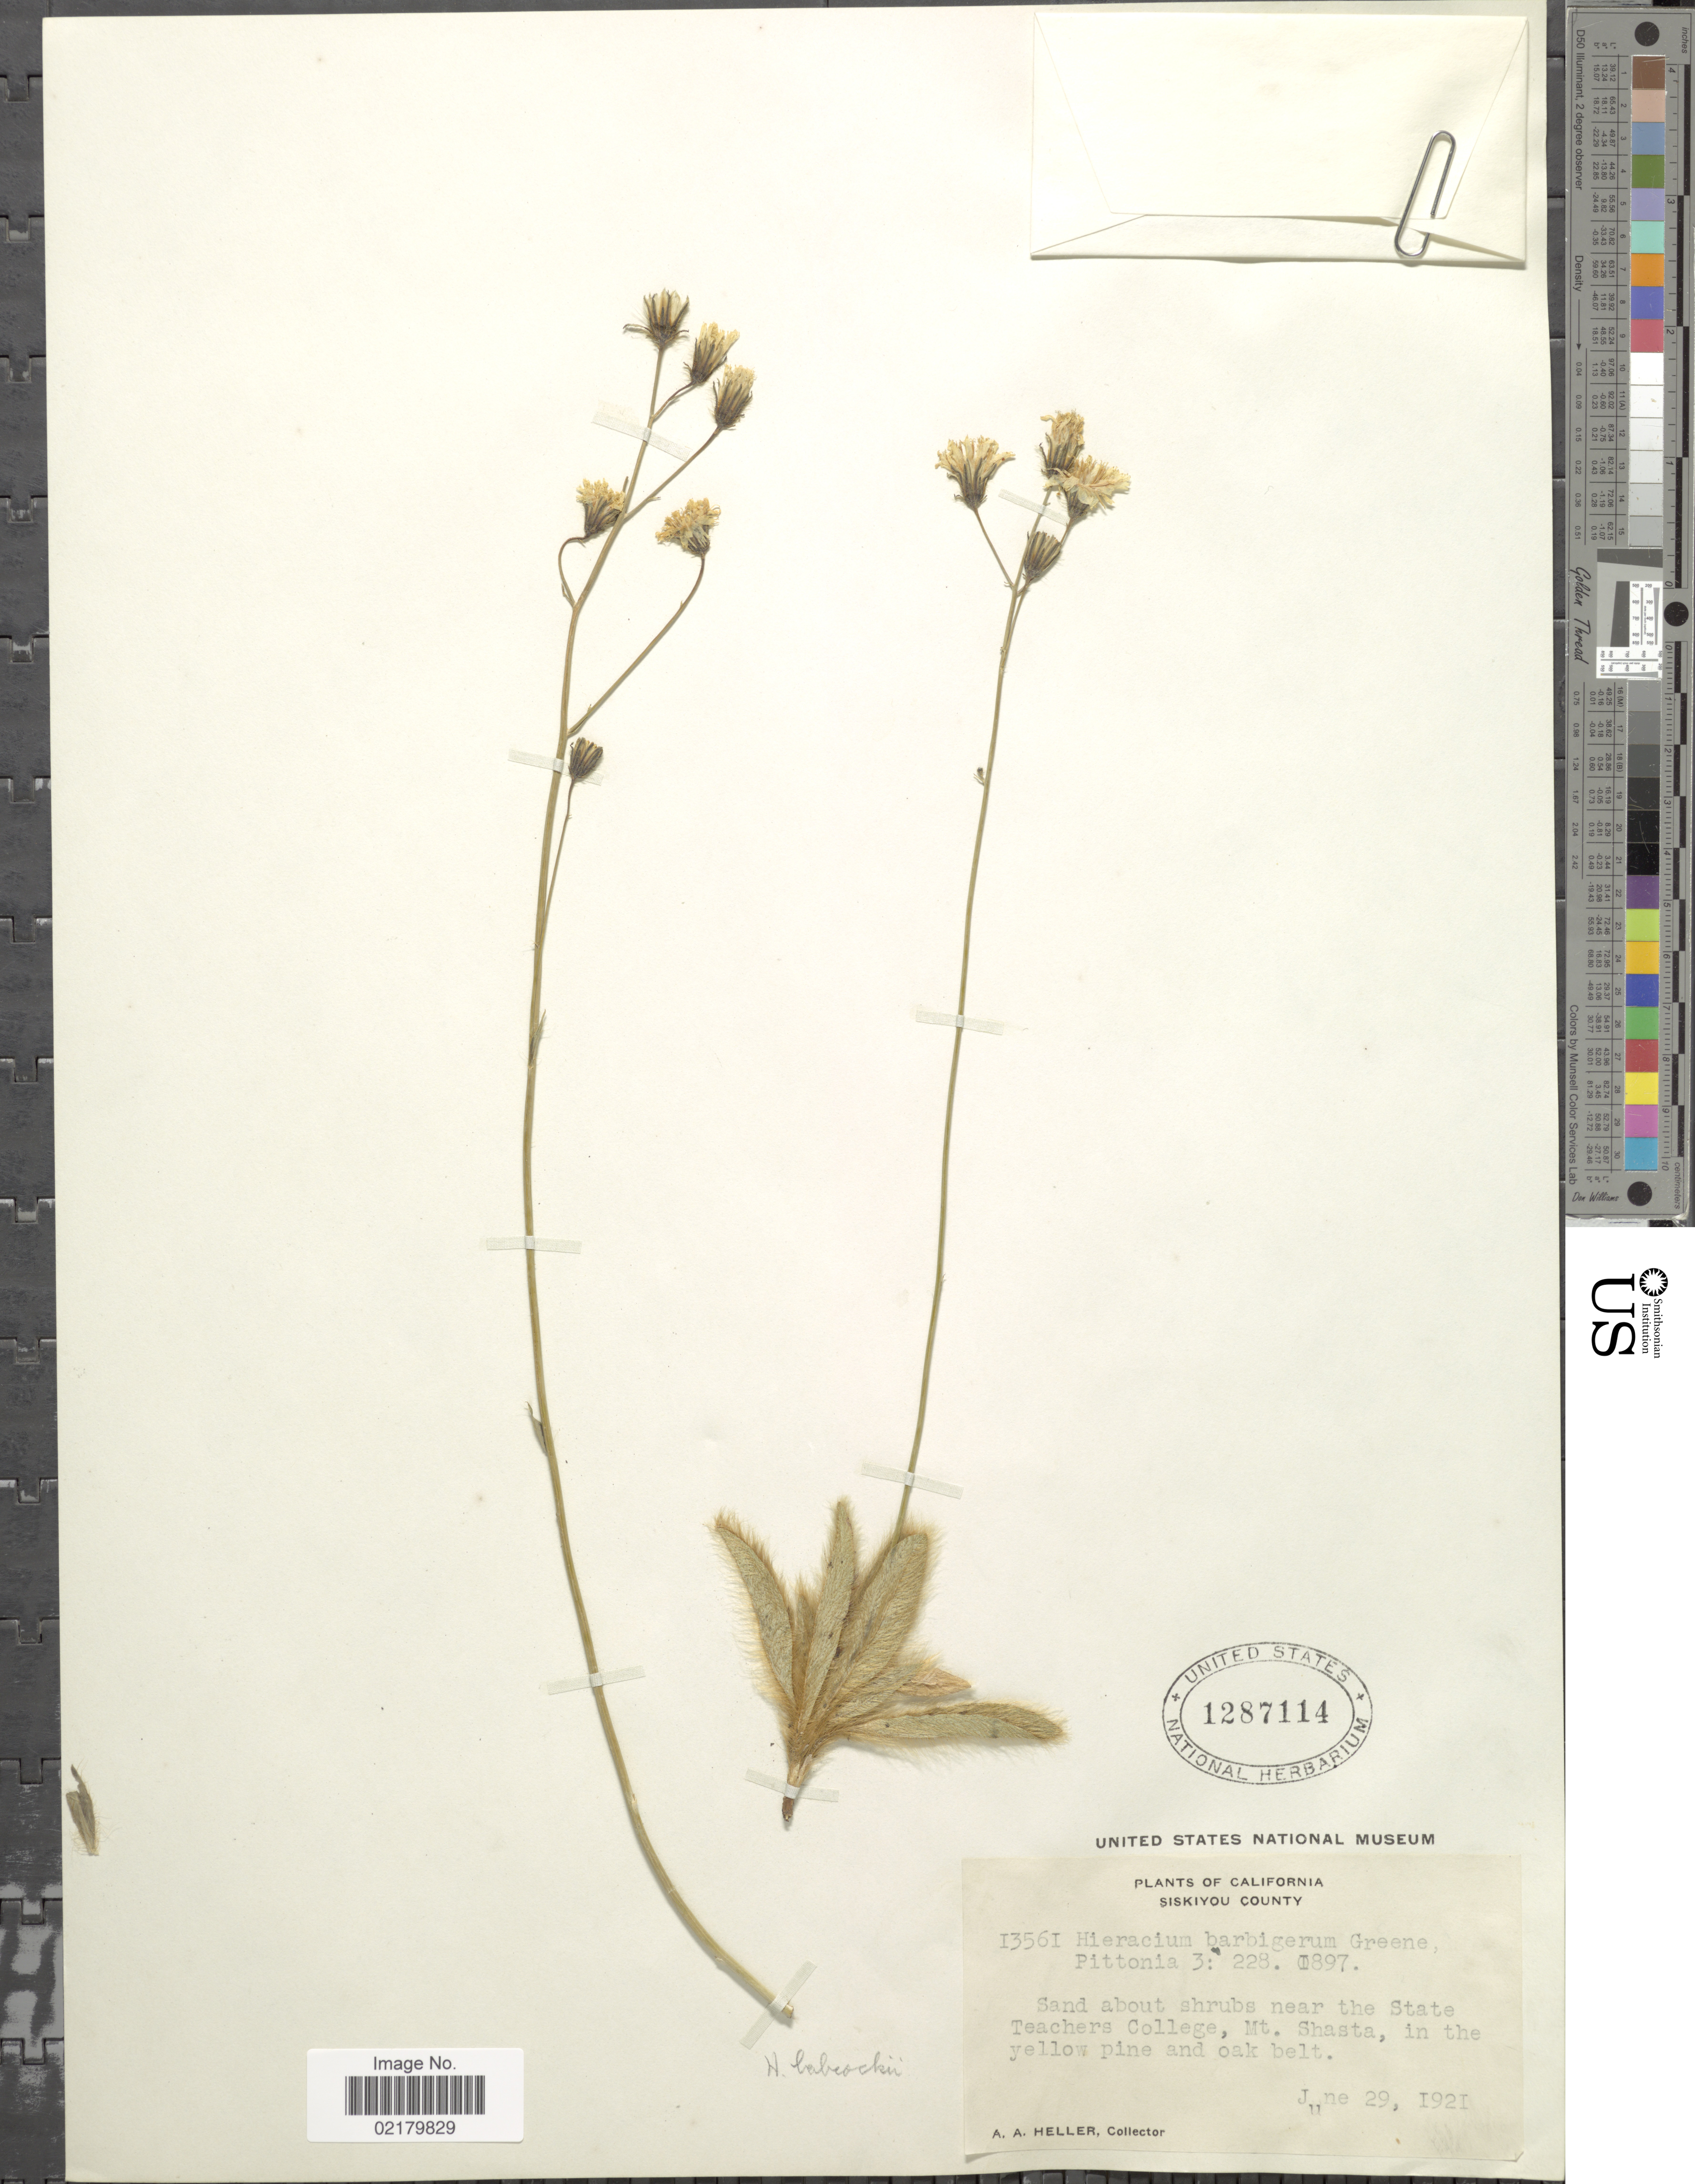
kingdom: Plantae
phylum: Tracheophyta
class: Magnoliopsida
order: Asterales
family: Asteraceae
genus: Hieracium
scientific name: Hieracium babcockii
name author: Zahn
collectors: A. A. Heller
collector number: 13561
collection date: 1921-06-29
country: United States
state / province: California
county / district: Siskiyou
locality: Siskiyou County, San about shrubs near the State Teachers College, Mt Shasta, in the yellow pine and oak belt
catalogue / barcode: US 1287114